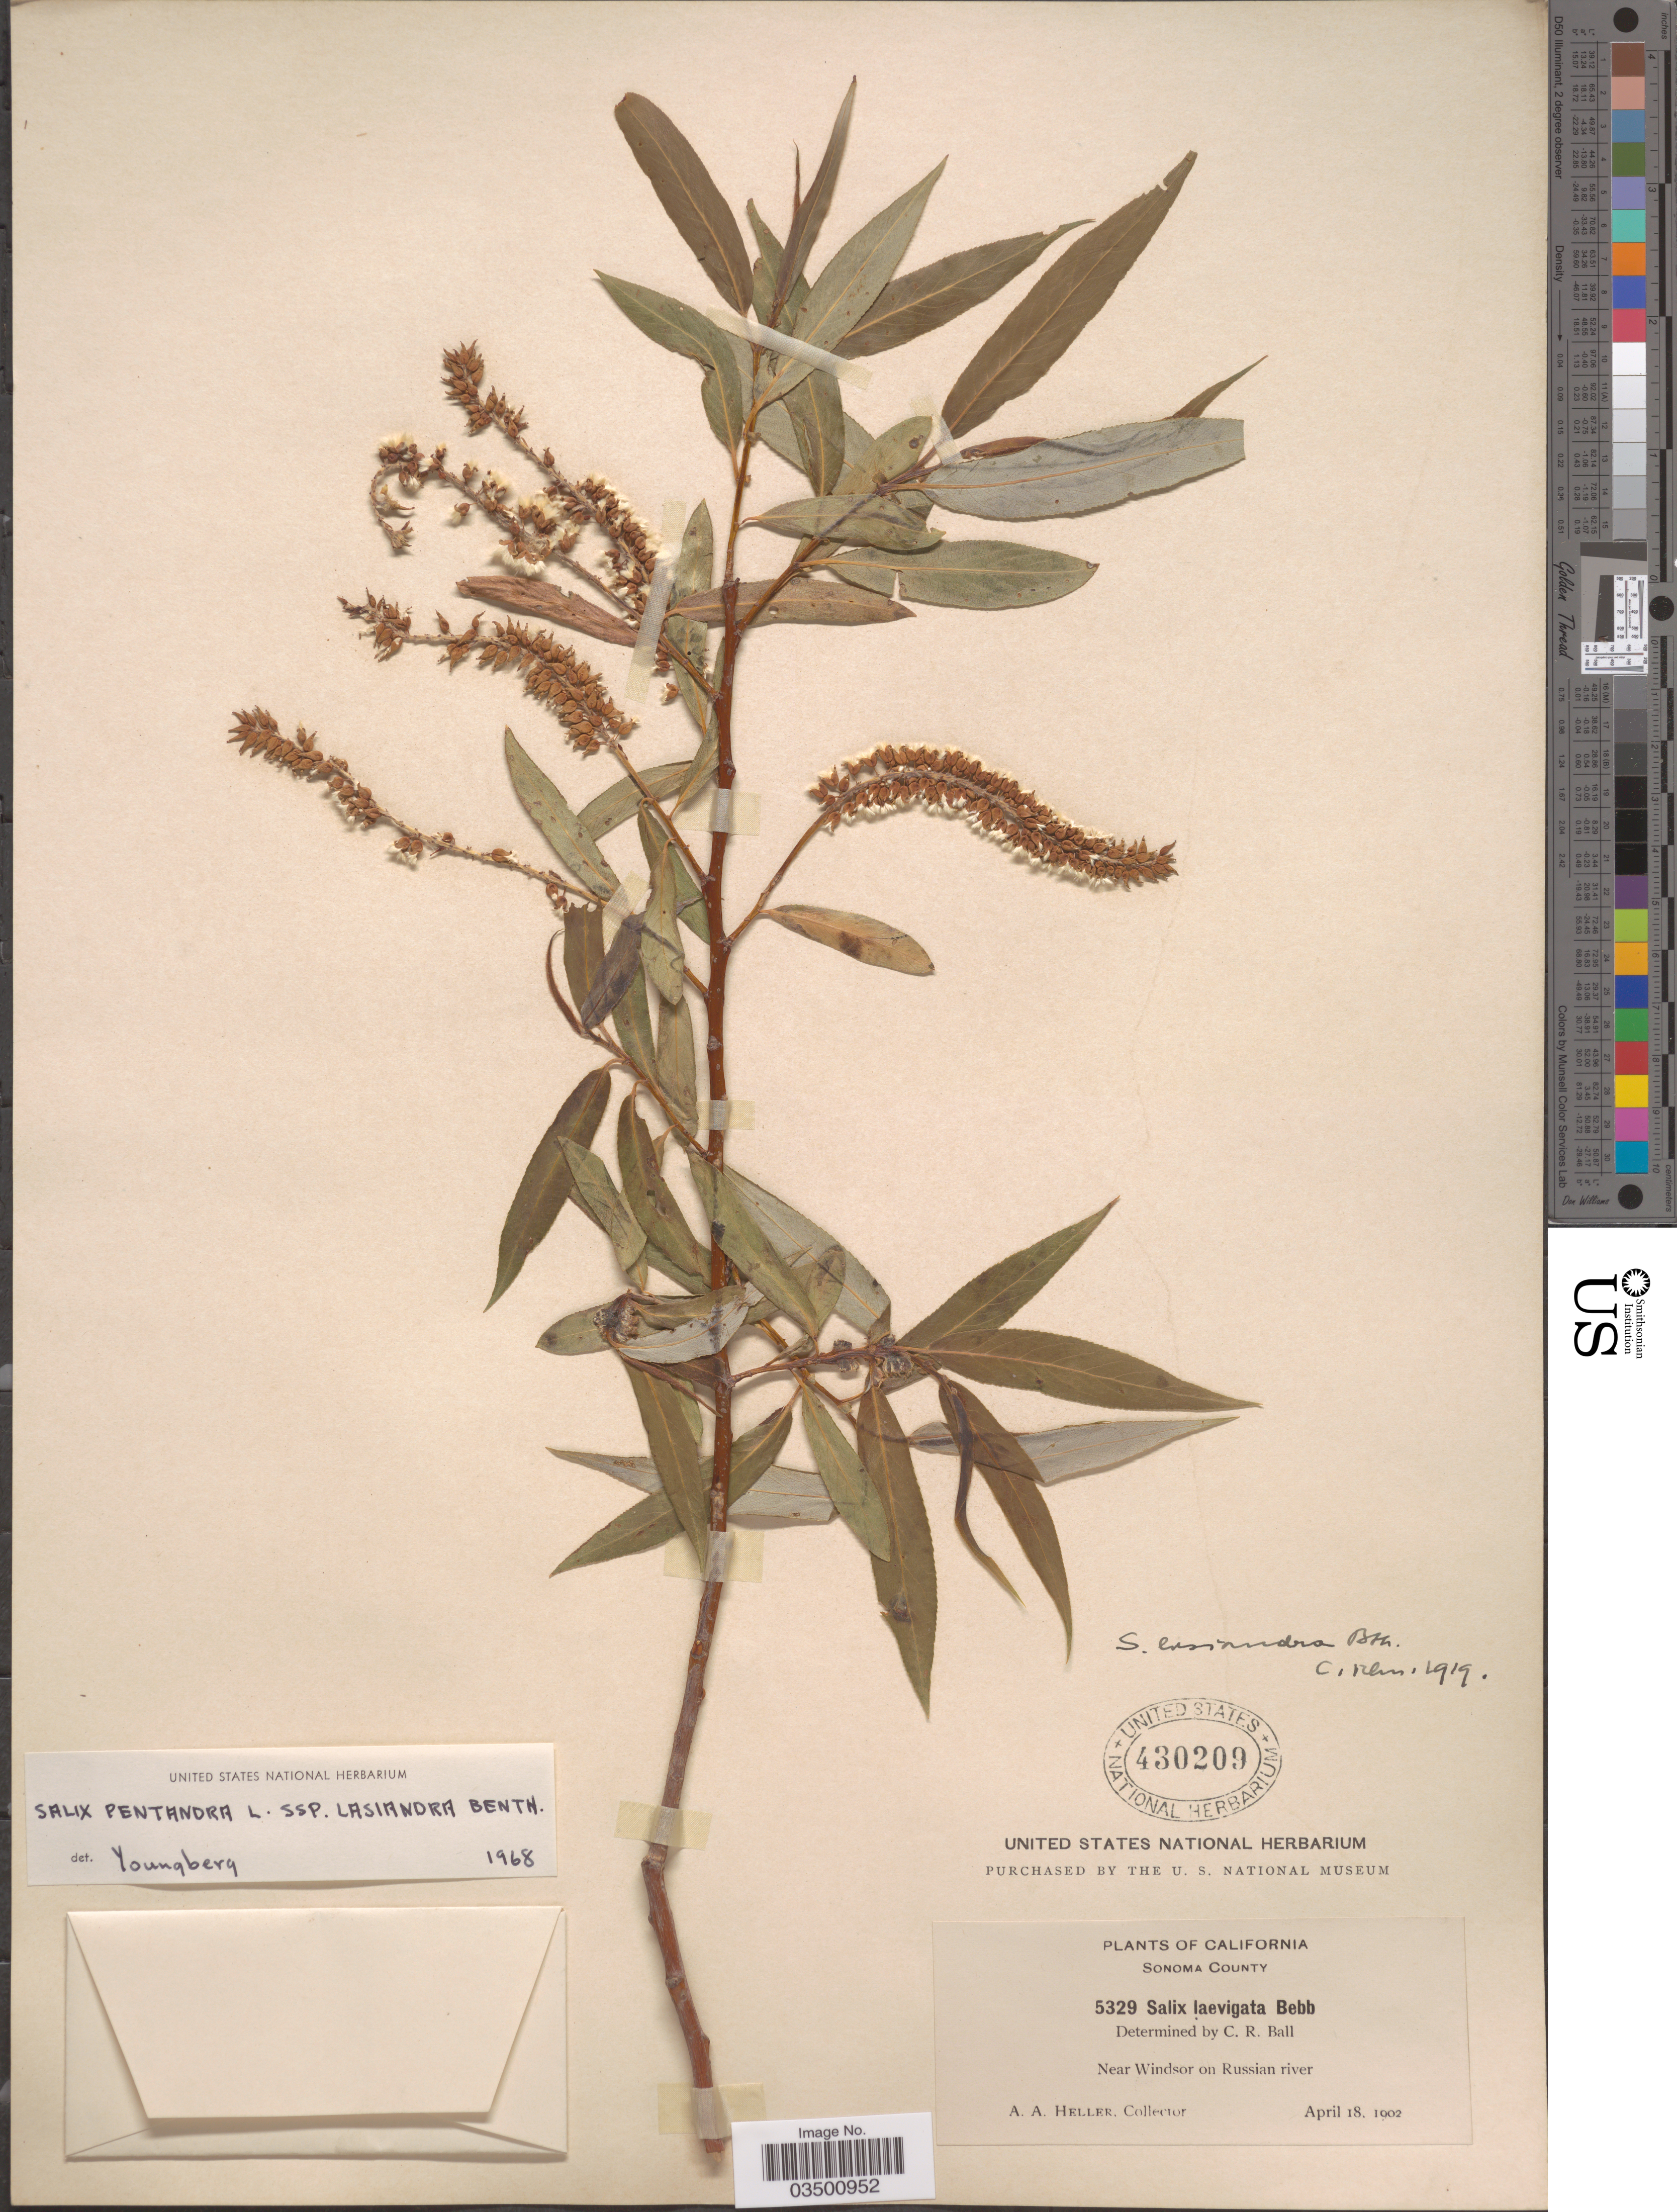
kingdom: Plantae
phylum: Tracheophyta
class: Magnoliopsida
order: Malpighiales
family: Salicaceae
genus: Salix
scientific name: Salix lasiandra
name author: Benth.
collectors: A. A. Heller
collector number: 5329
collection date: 1902-04-18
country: United States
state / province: California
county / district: Sonoma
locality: Sonoma County. Near Windsor on Russian river.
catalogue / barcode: US 430209